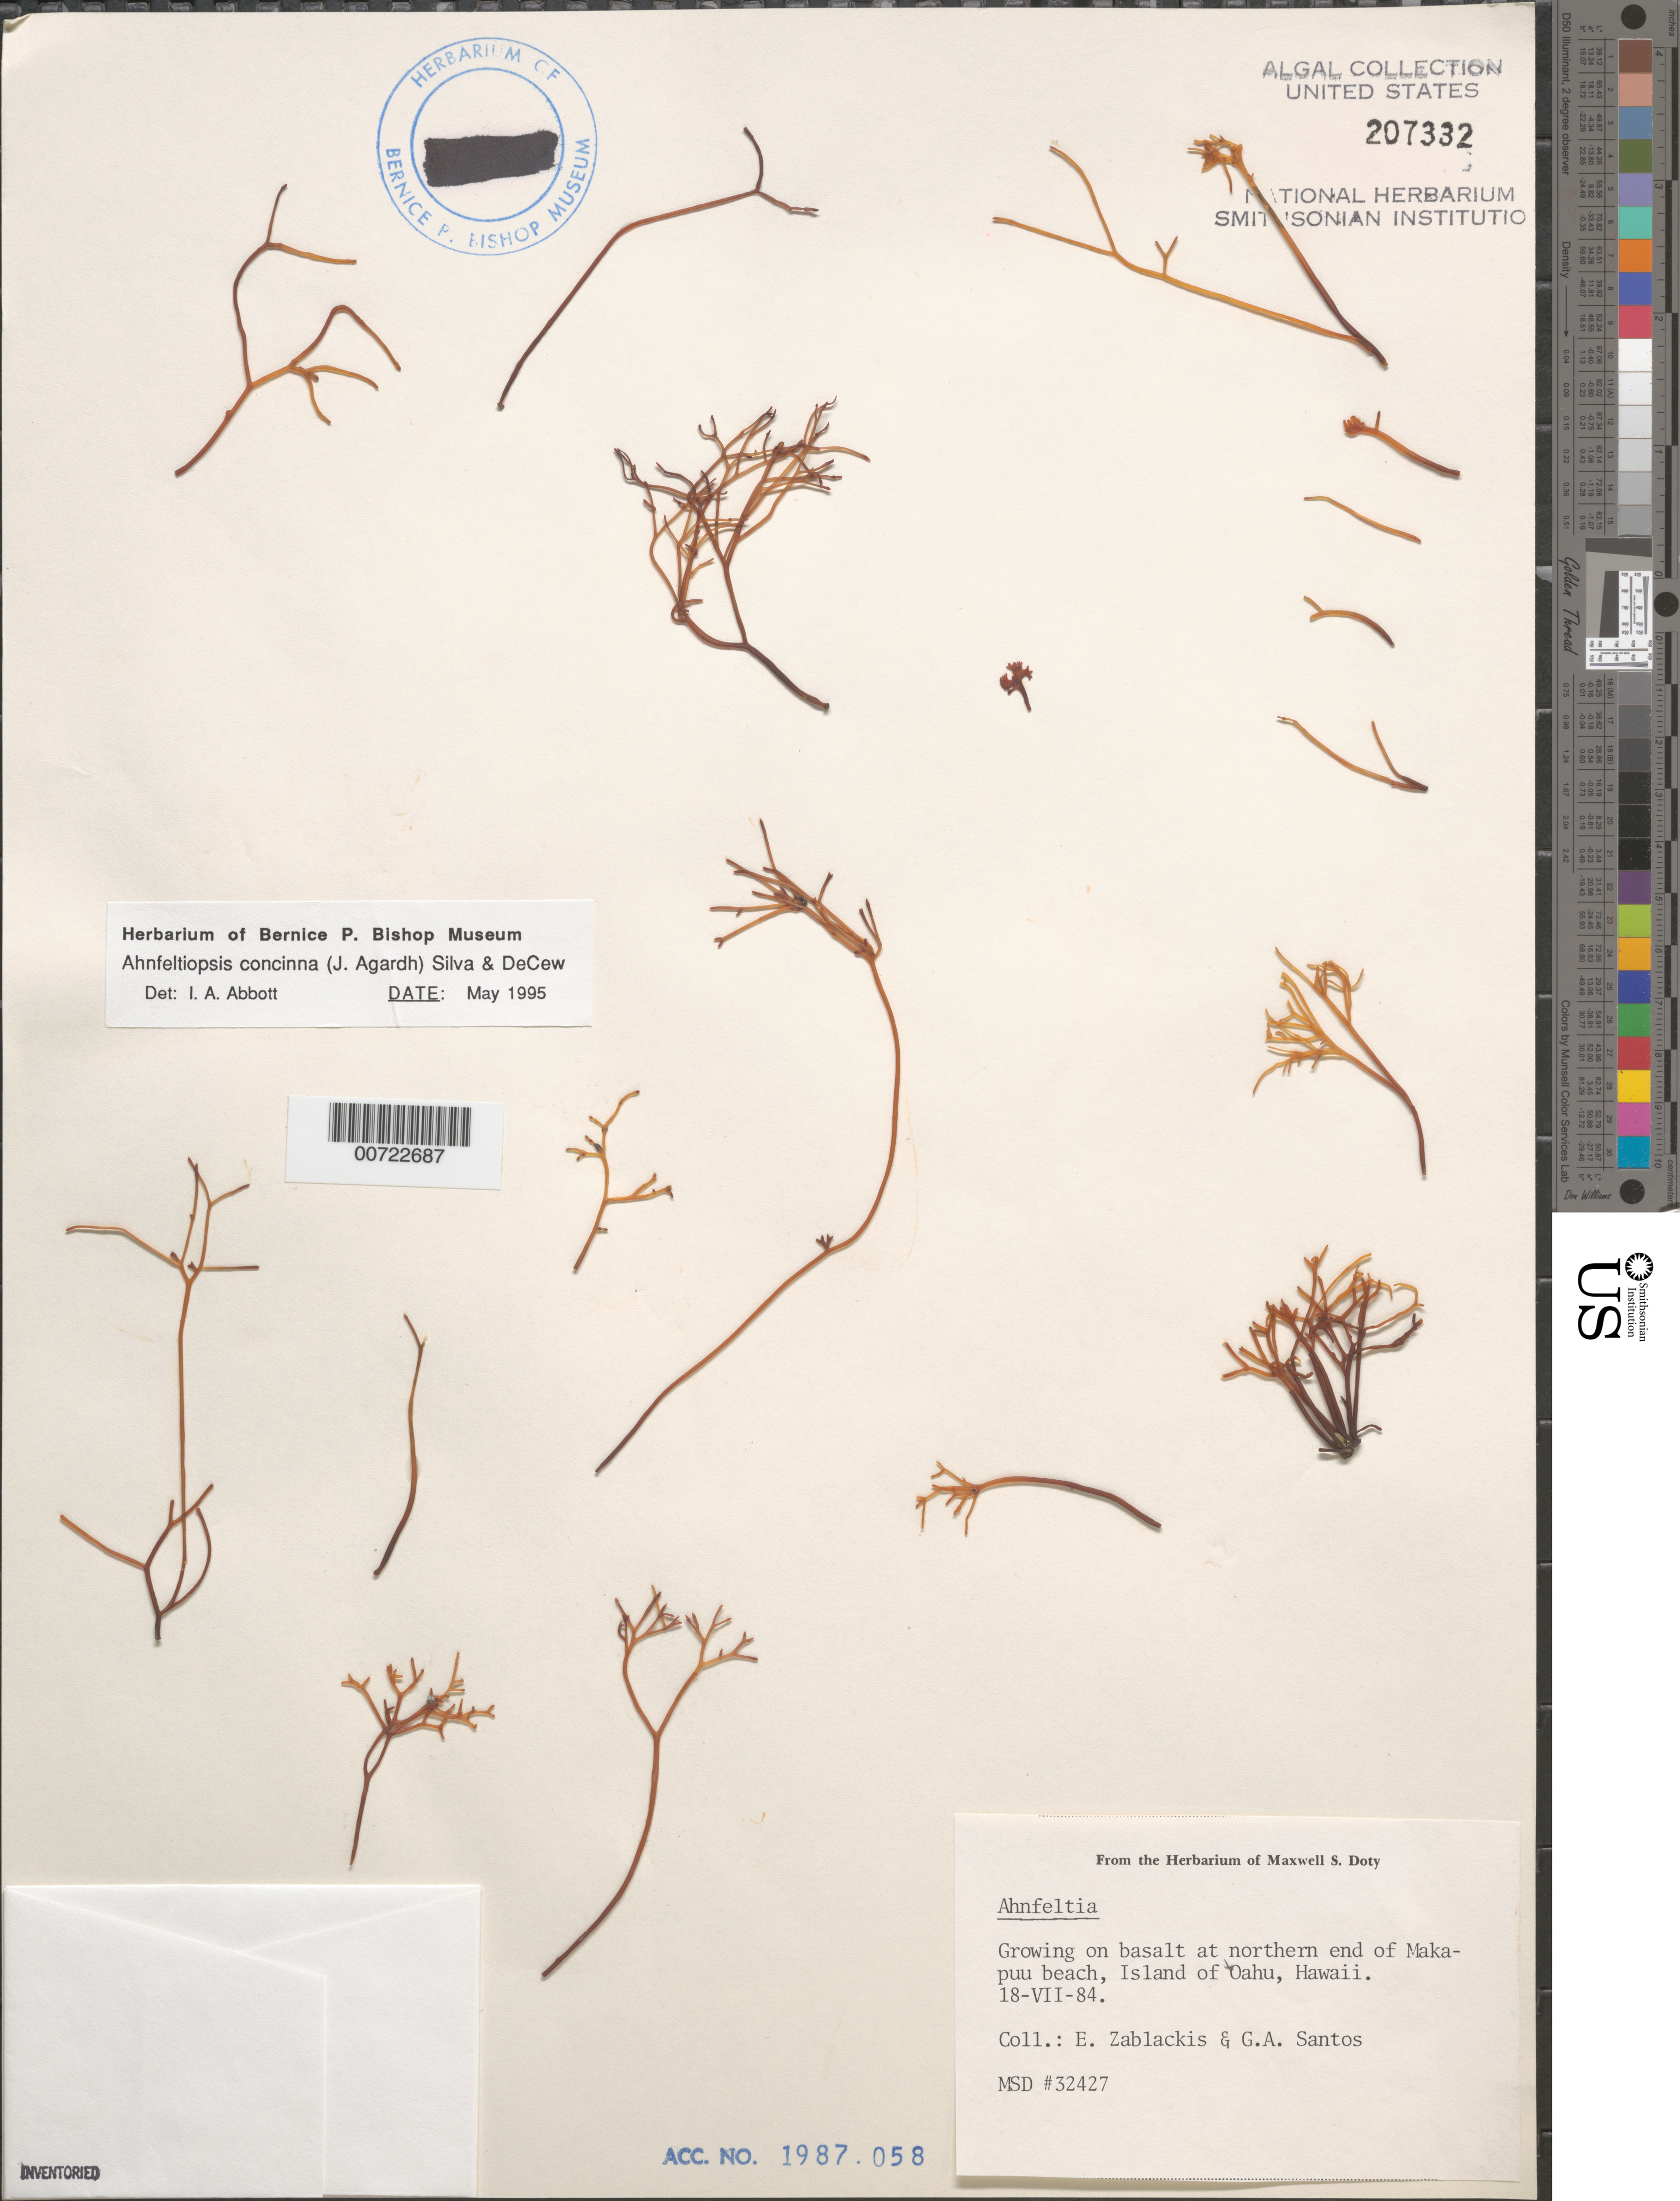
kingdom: Plantae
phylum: Rhodophyta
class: Florideophyceae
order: Gigartinales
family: Phyllophoraceae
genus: Gymnogongrus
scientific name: Gymnogongrus durvillei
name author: (Bory) M.S.Calderon & S.M. Boo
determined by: Algae name updating Project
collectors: E. Zablackis & G. Santos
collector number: MSD 32427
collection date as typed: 18 Jul 1984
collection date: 1984-07-18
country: United States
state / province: Hawaii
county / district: Honolulu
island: Oahu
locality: Makapuu Beach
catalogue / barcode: US 207332